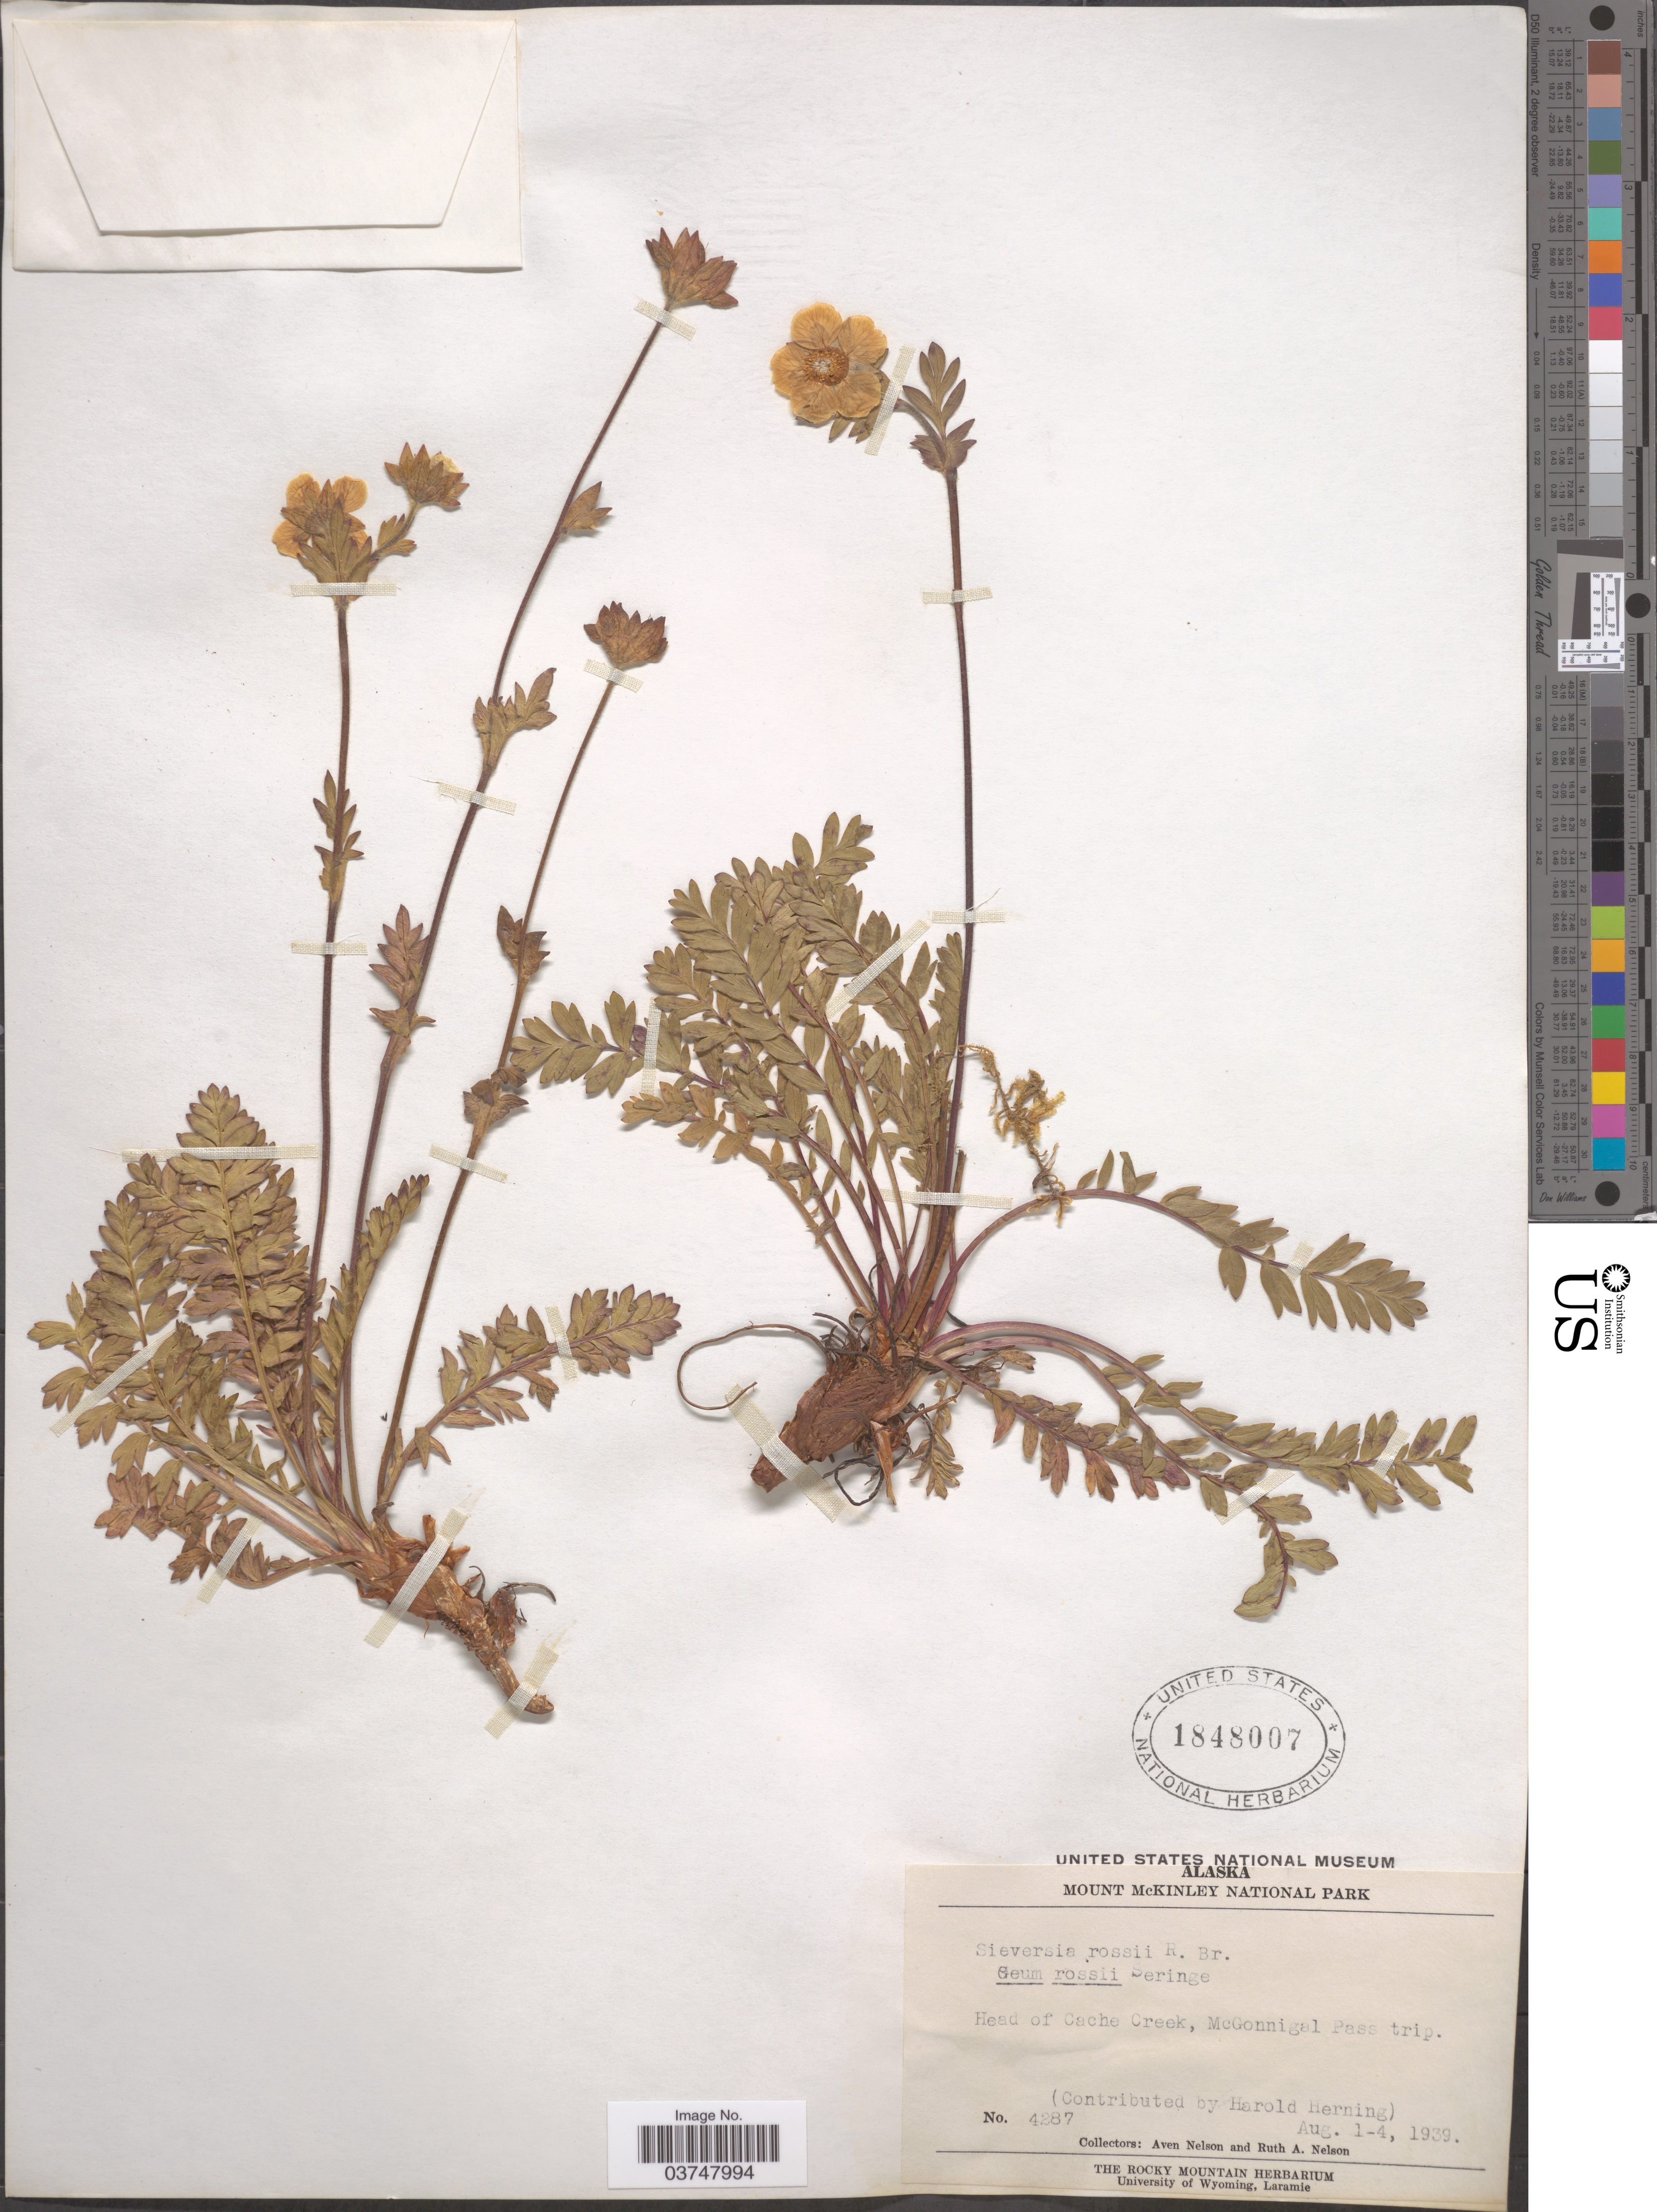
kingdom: Plantae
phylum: Tracheophyta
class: Magnoliopsida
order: Rosales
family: Rosaceae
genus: Geum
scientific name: Geum rossii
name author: (R. Br.) Ser.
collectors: A. Nelson & R. A. Nelson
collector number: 4287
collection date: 1939-08-01/1939-08-04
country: United States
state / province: Alaska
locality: Mount McKinley National Park. Head of Cache Creek, McGonnigal Pass trip.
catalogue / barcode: US 1848007